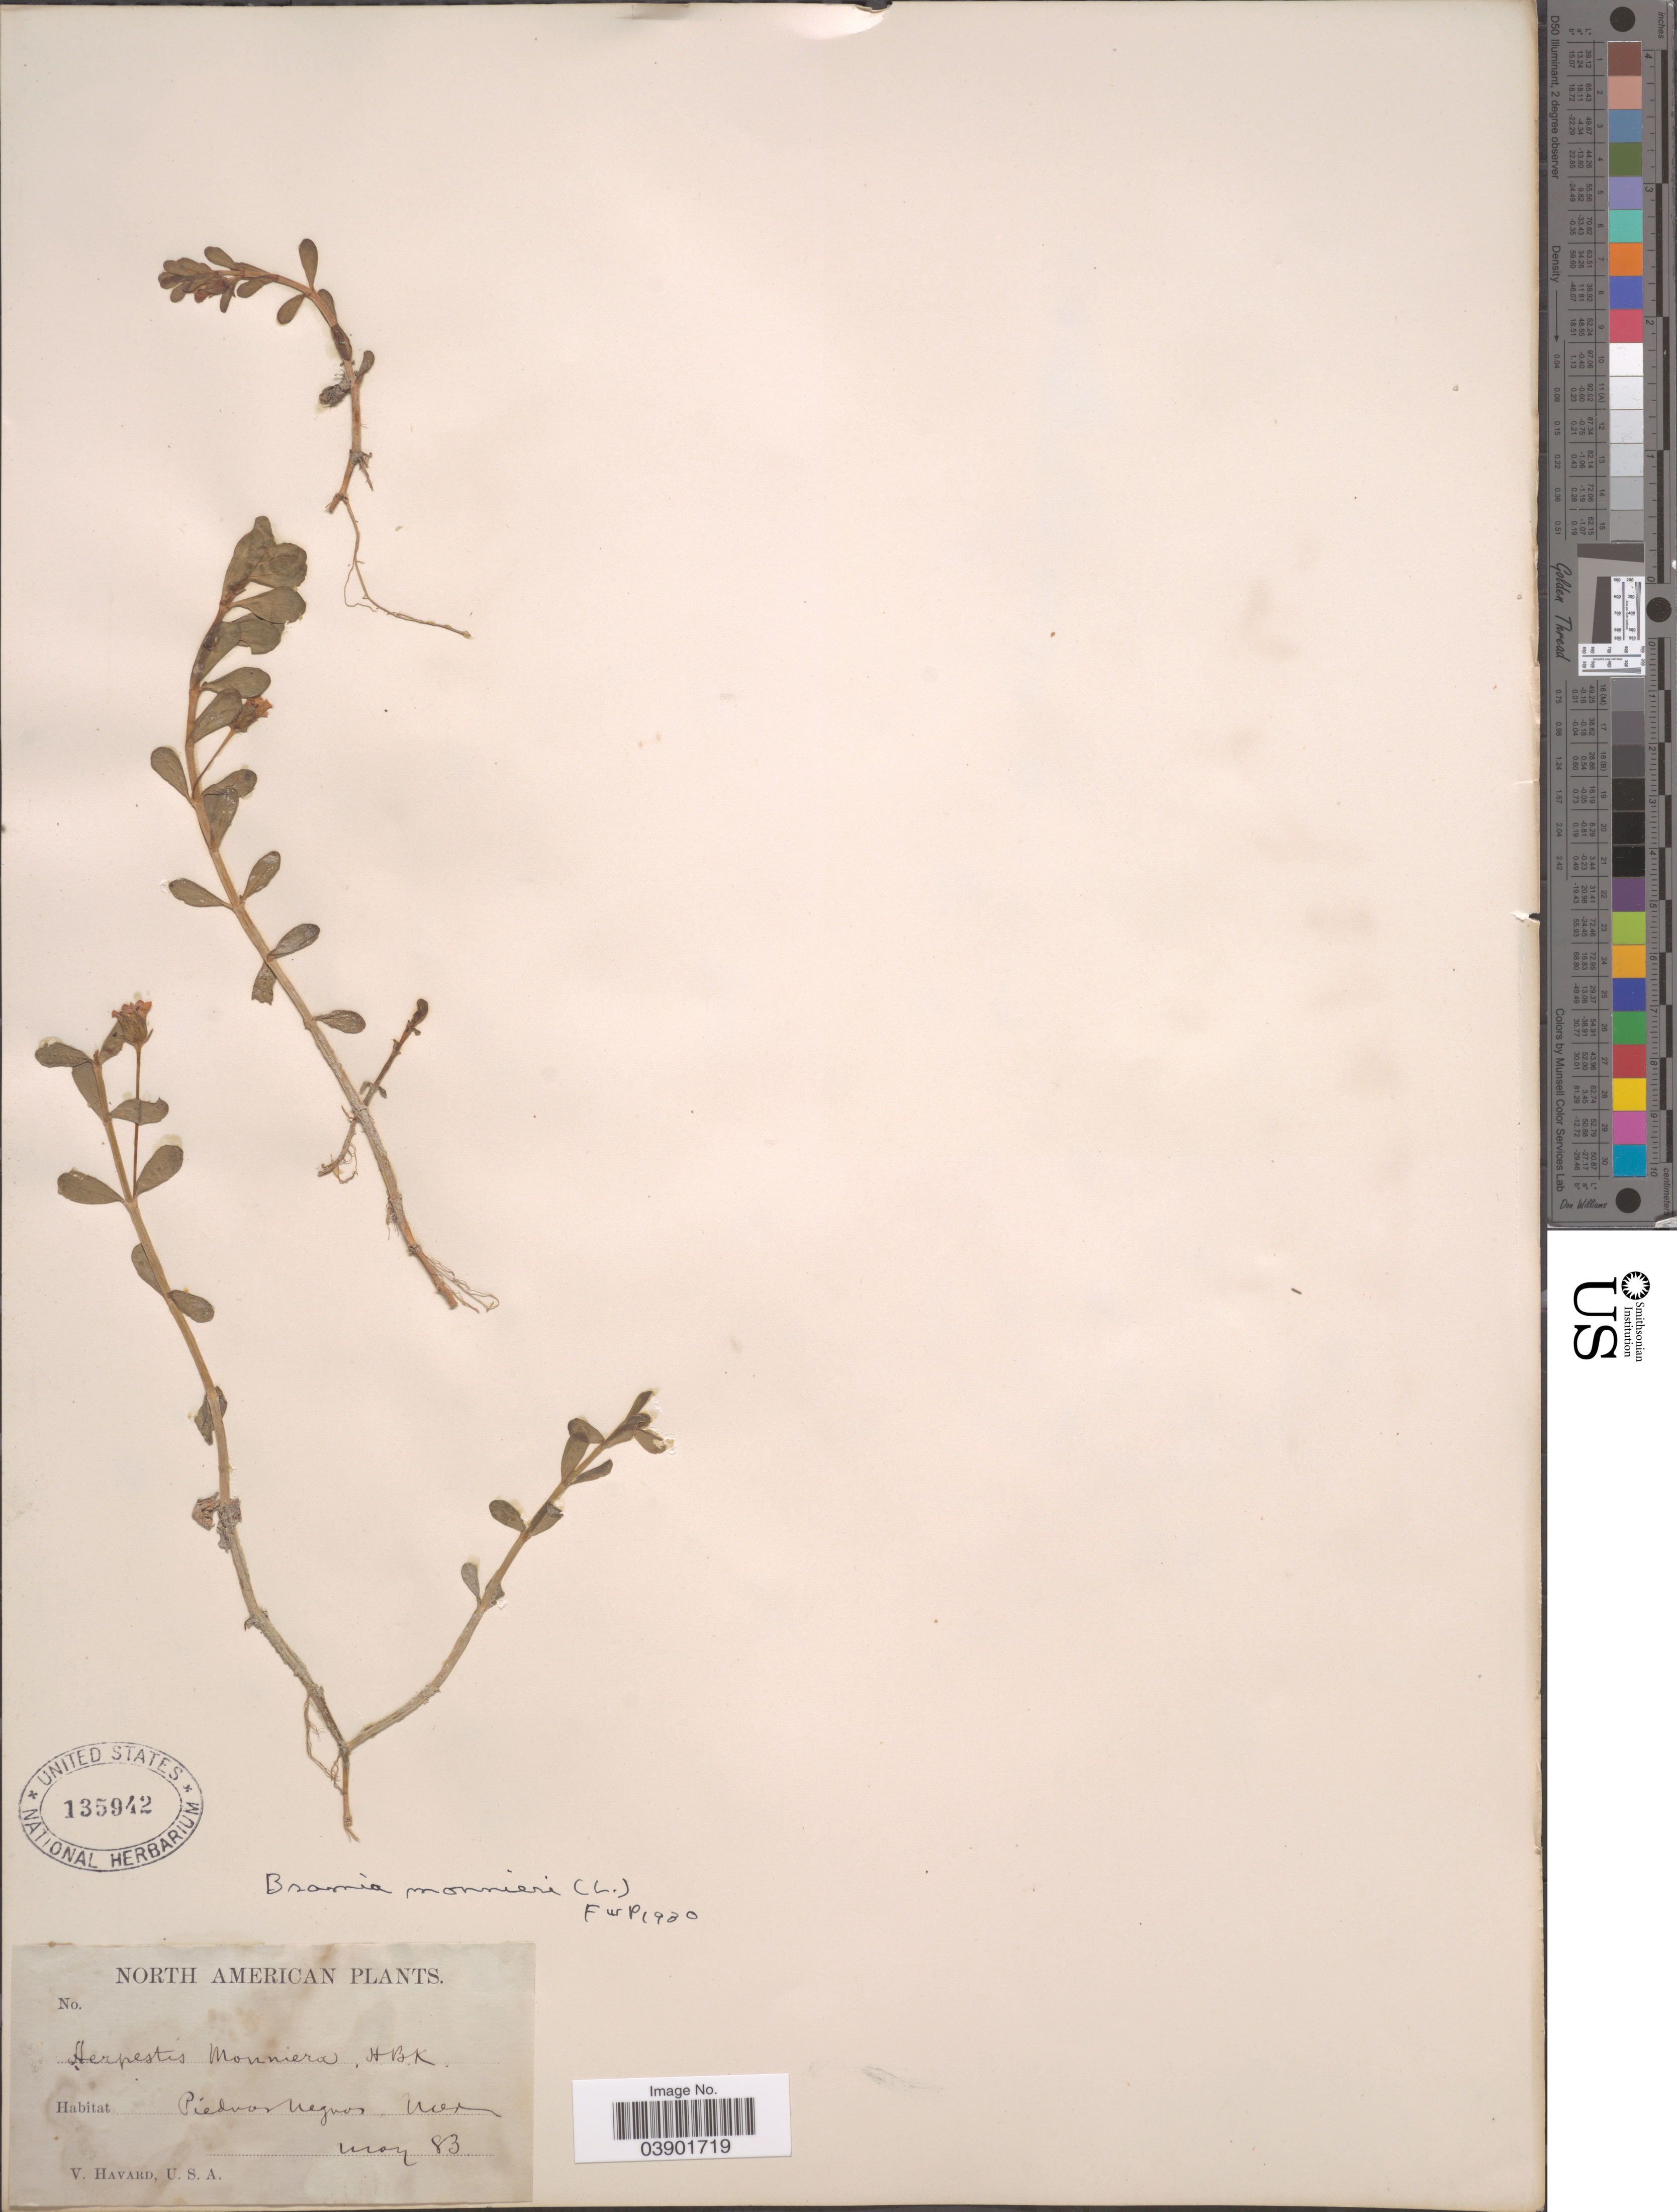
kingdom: Plantae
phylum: Tracheophyta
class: Magnoliopsida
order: Lamiales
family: Plantaginaceae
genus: Bacopa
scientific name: Bacopa monnieri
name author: (L.) Pennell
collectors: V. Havard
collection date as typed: Transcribed d/m/y: /5/83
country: Mexico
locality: Piedras Negras.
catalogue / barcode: US 135942